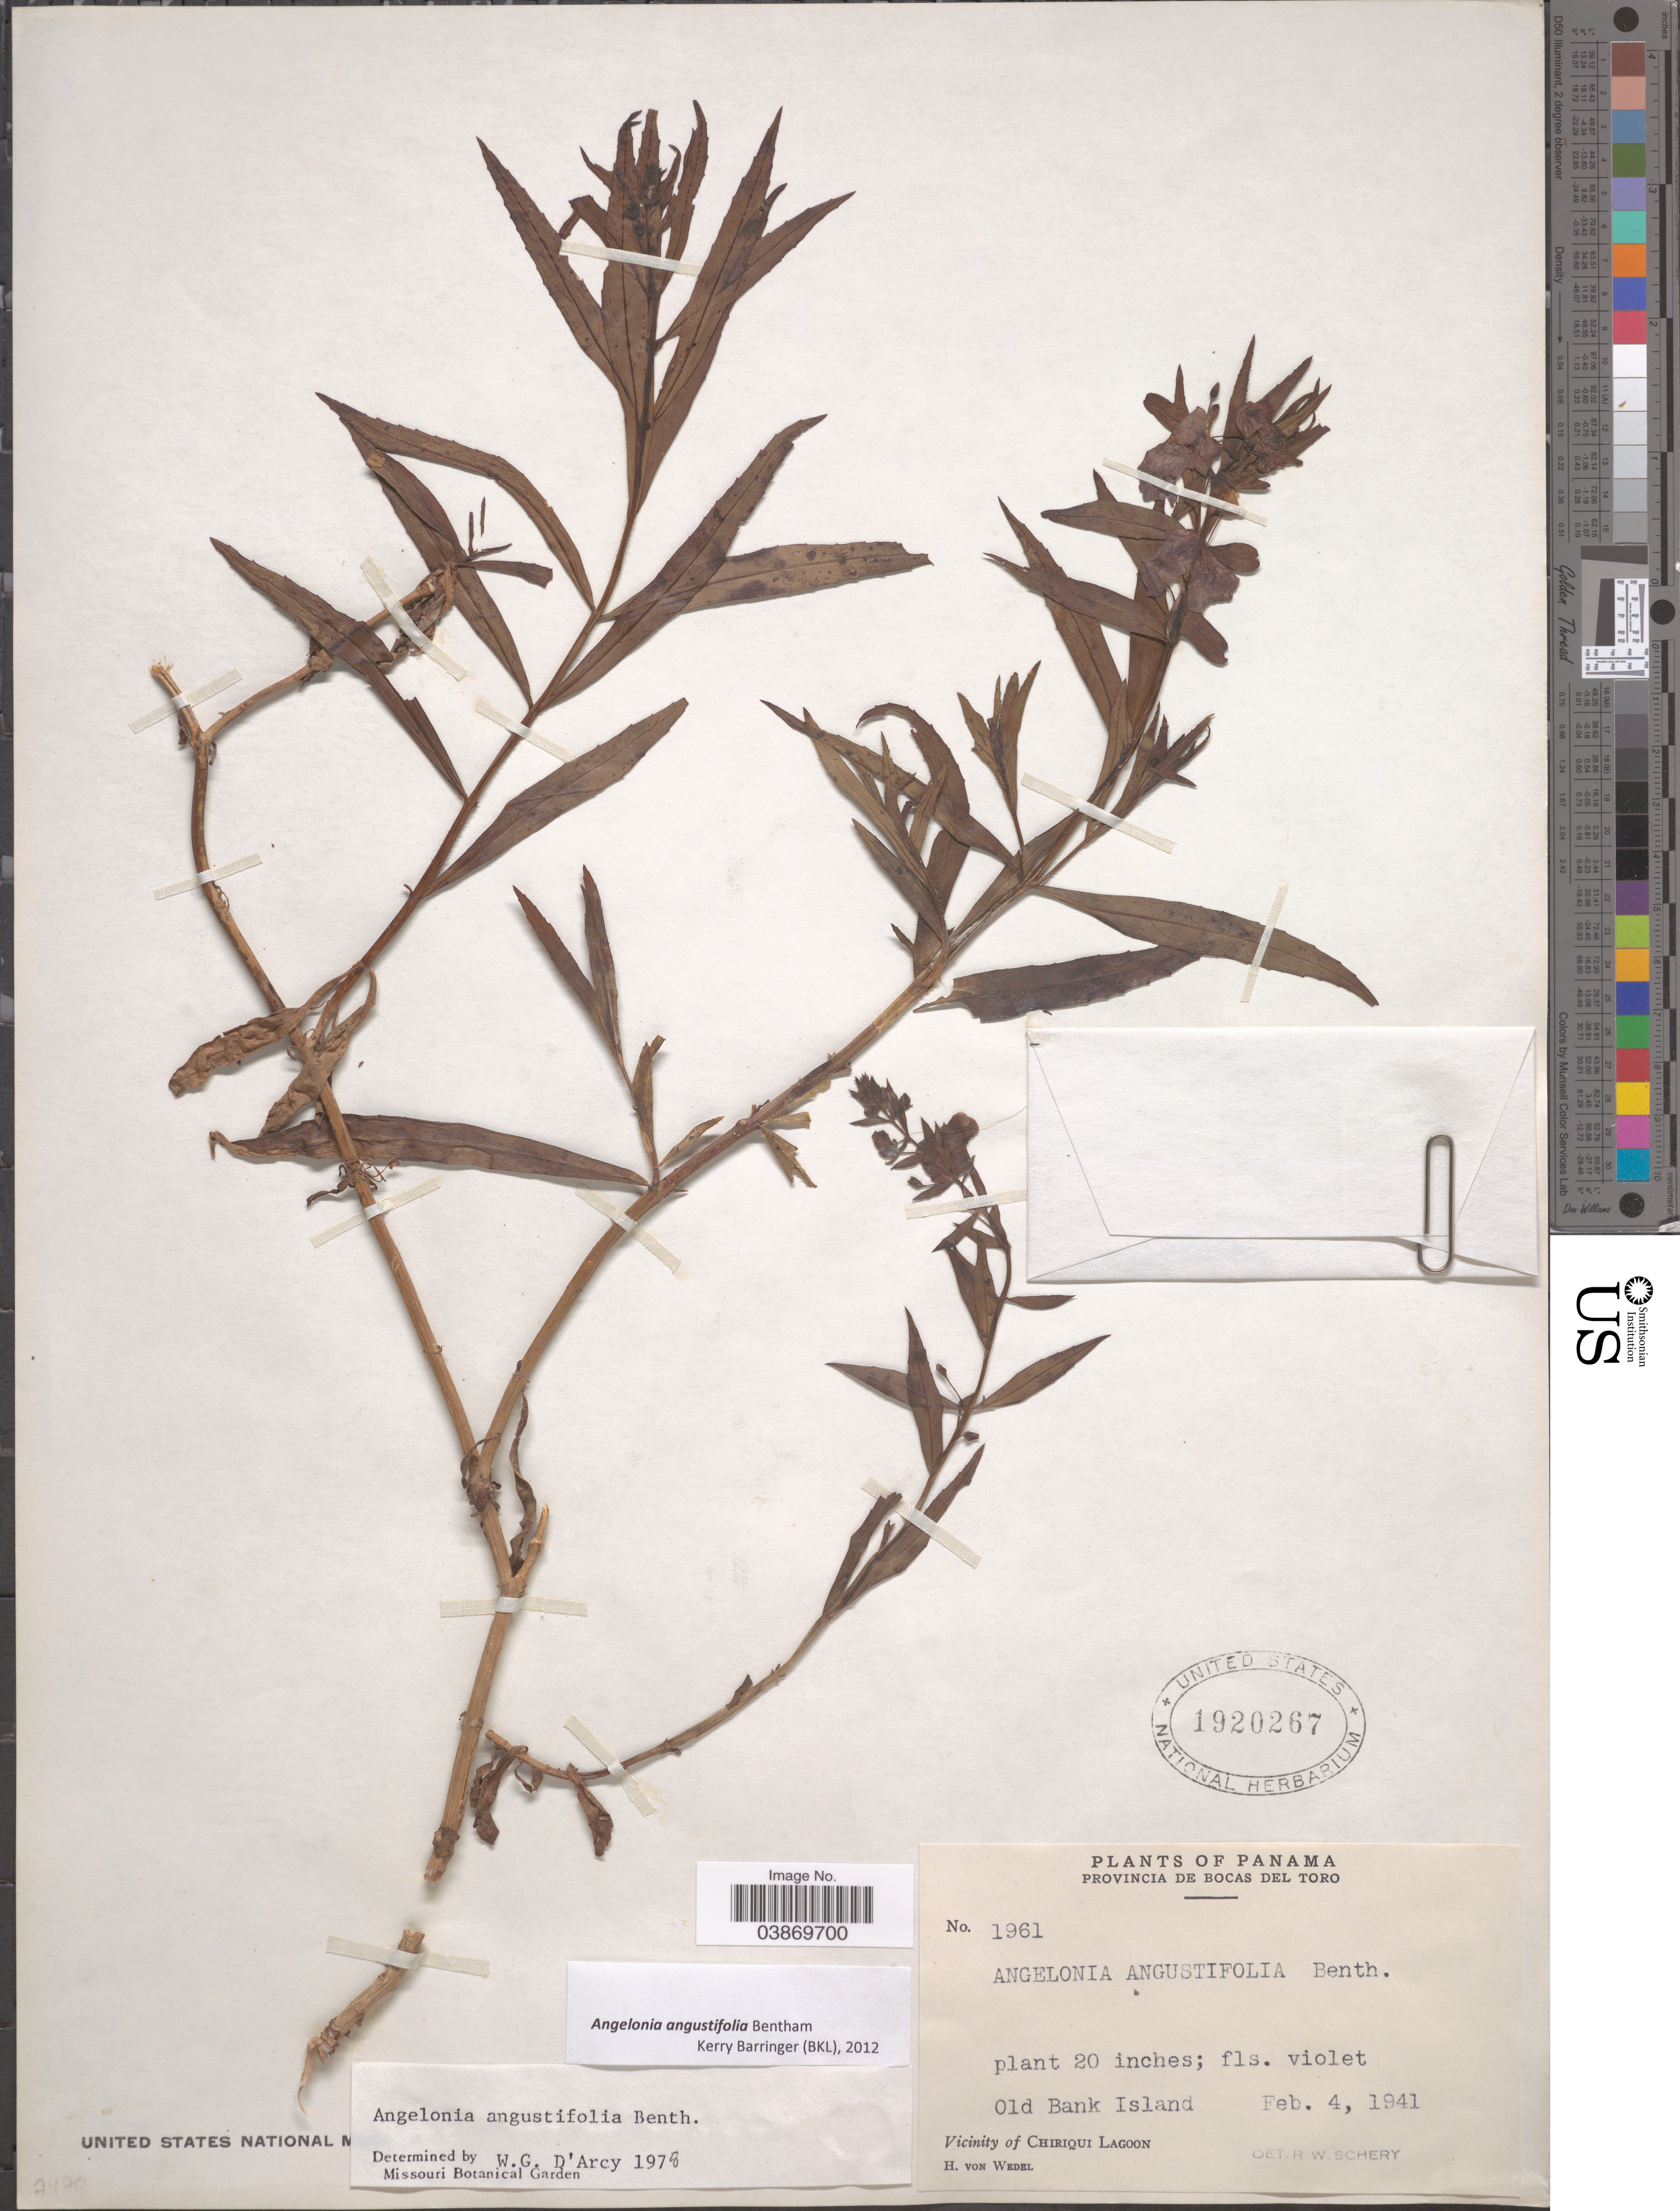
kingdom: Plantae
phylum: Tracheophyta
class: Magnoliopsida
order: Lamiales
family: Plantaginaceae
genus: Angelonia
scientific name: Angelonia angustifolia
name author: Benth.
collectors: H. von Wedel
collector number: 1961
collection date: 1941-02-04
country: Panama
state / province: Bocas del Toro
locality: Old Bank Island. Vicinity of Chiriqui Lagoon.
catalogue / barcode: US 1920267